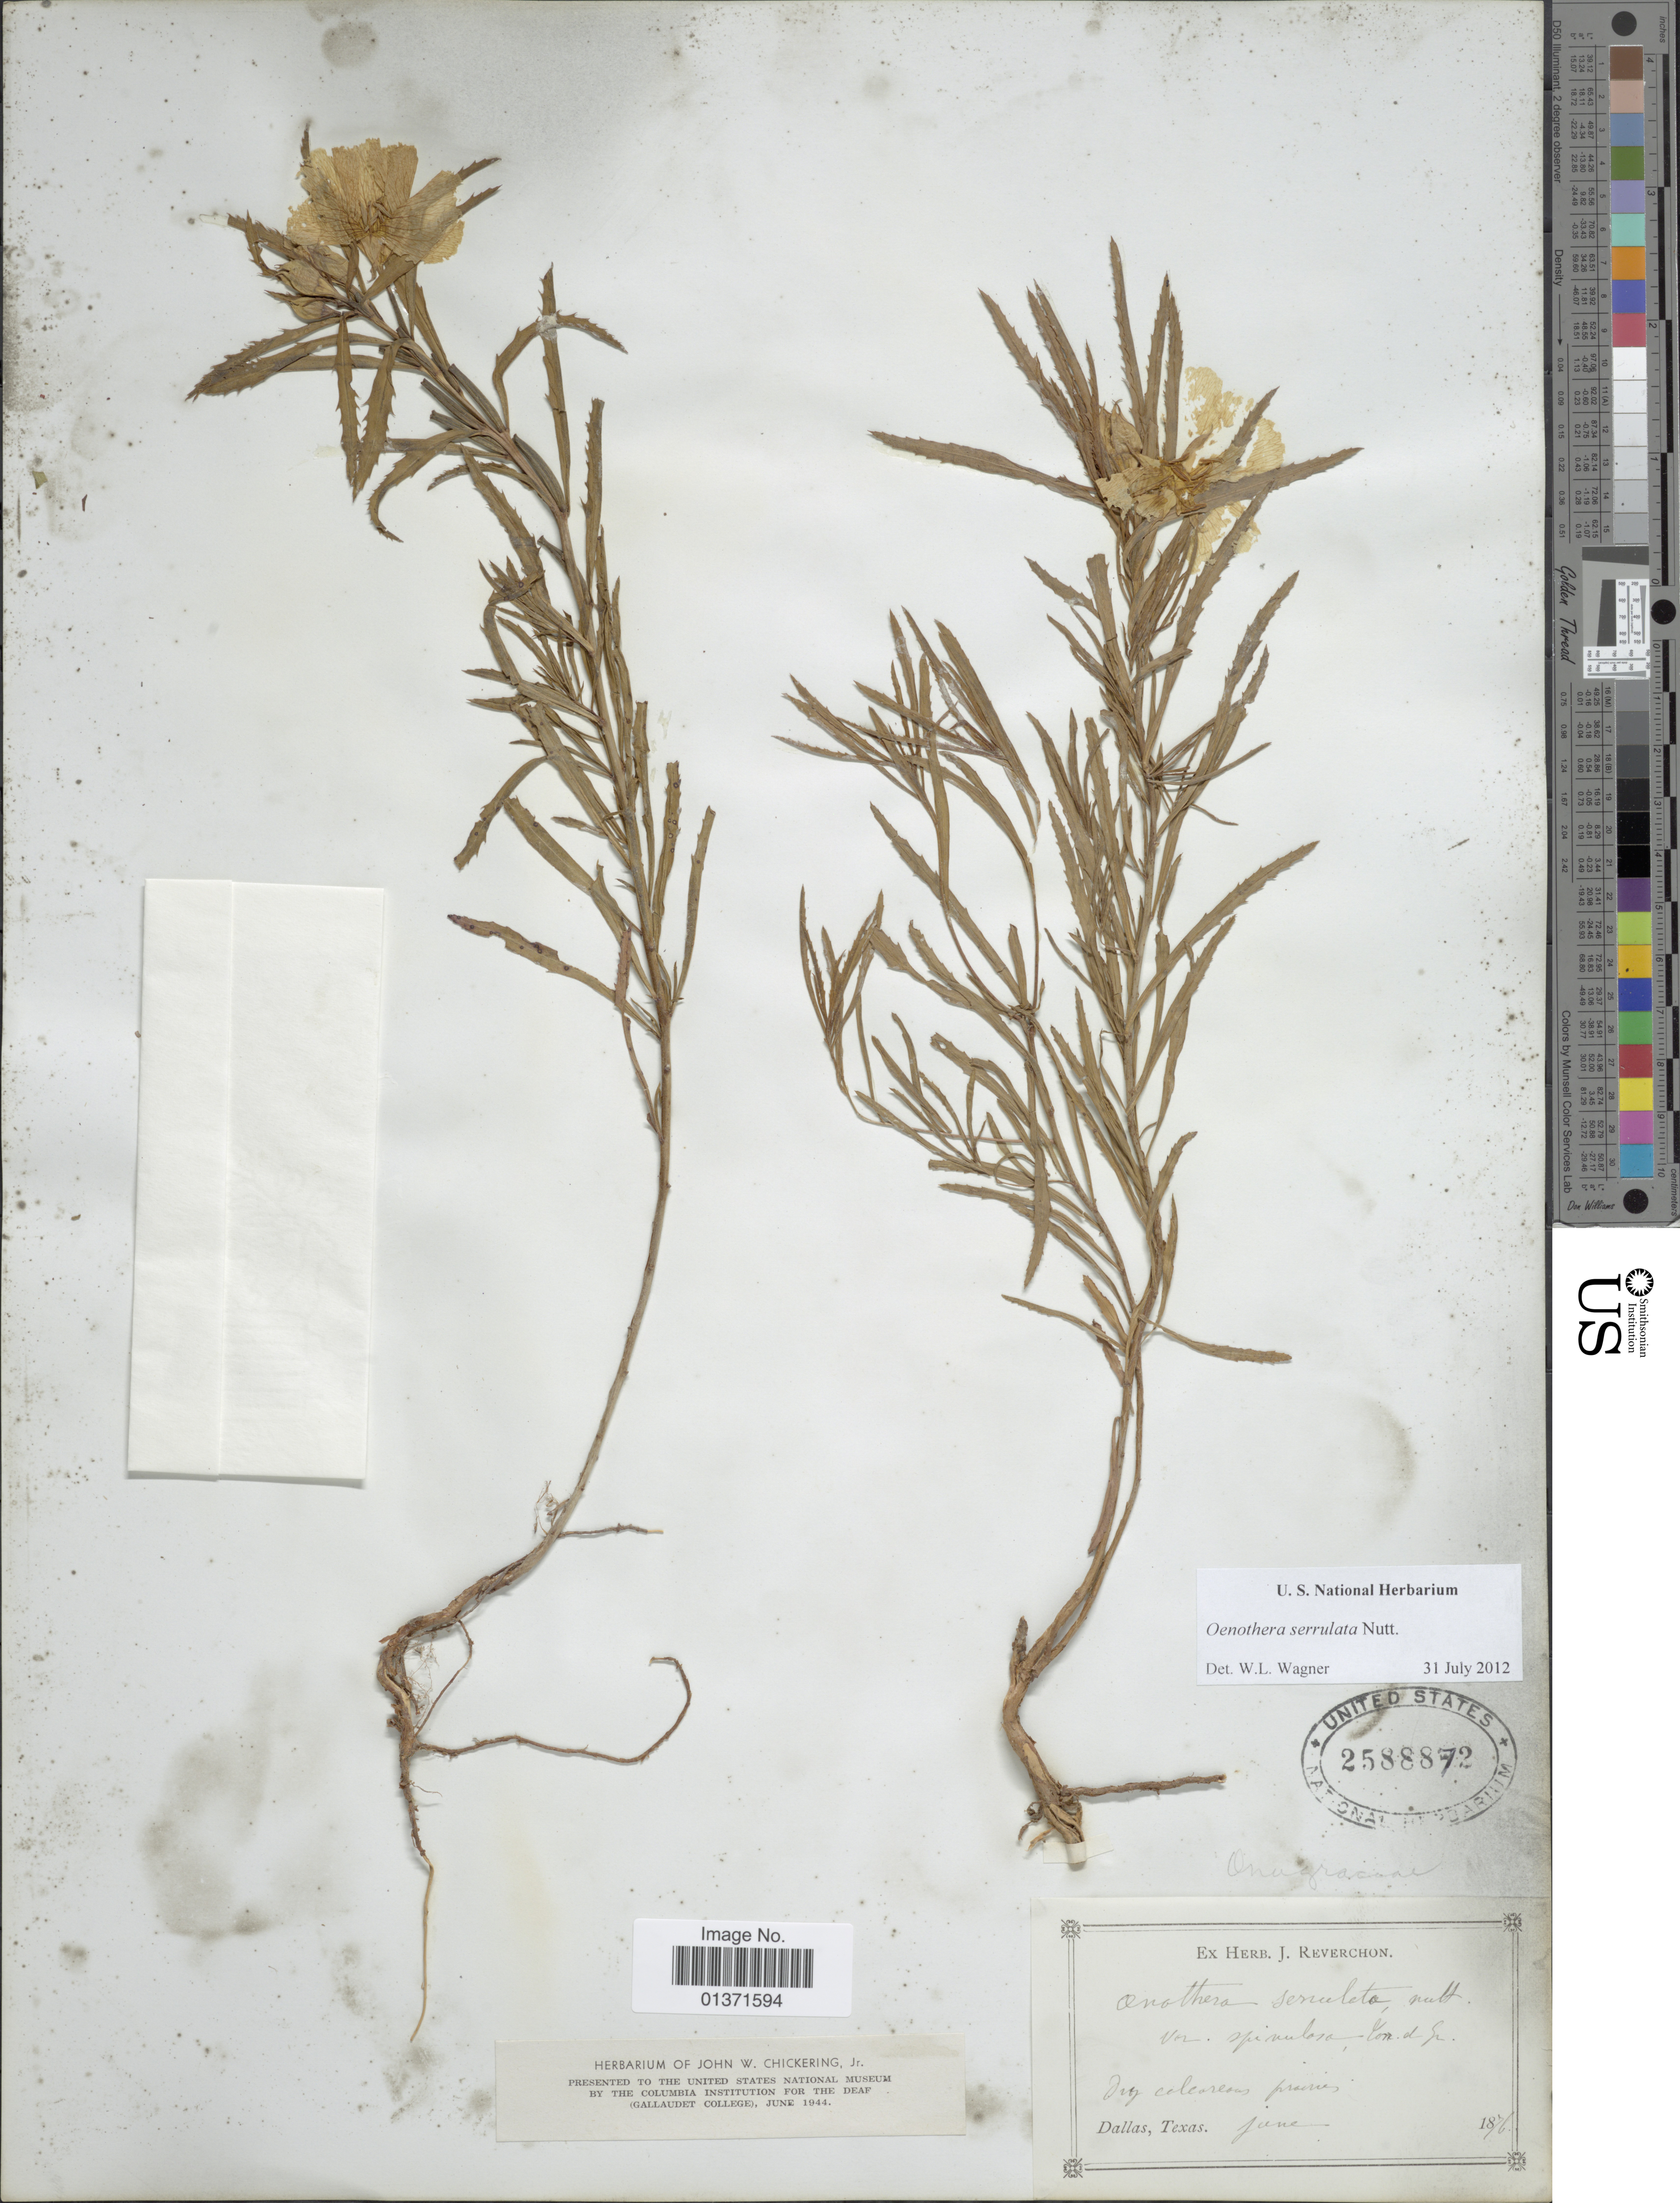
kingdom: Plantae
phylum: Tracheophyta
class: Magnoliopsida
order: Myrtales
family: Onagraceae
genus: Oenothera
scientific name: Oenothera serrulata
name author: Nutt.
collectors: J. Reverchon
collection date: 1876-06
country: United States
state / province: Texas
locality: Dallas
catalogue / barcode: US 2588872